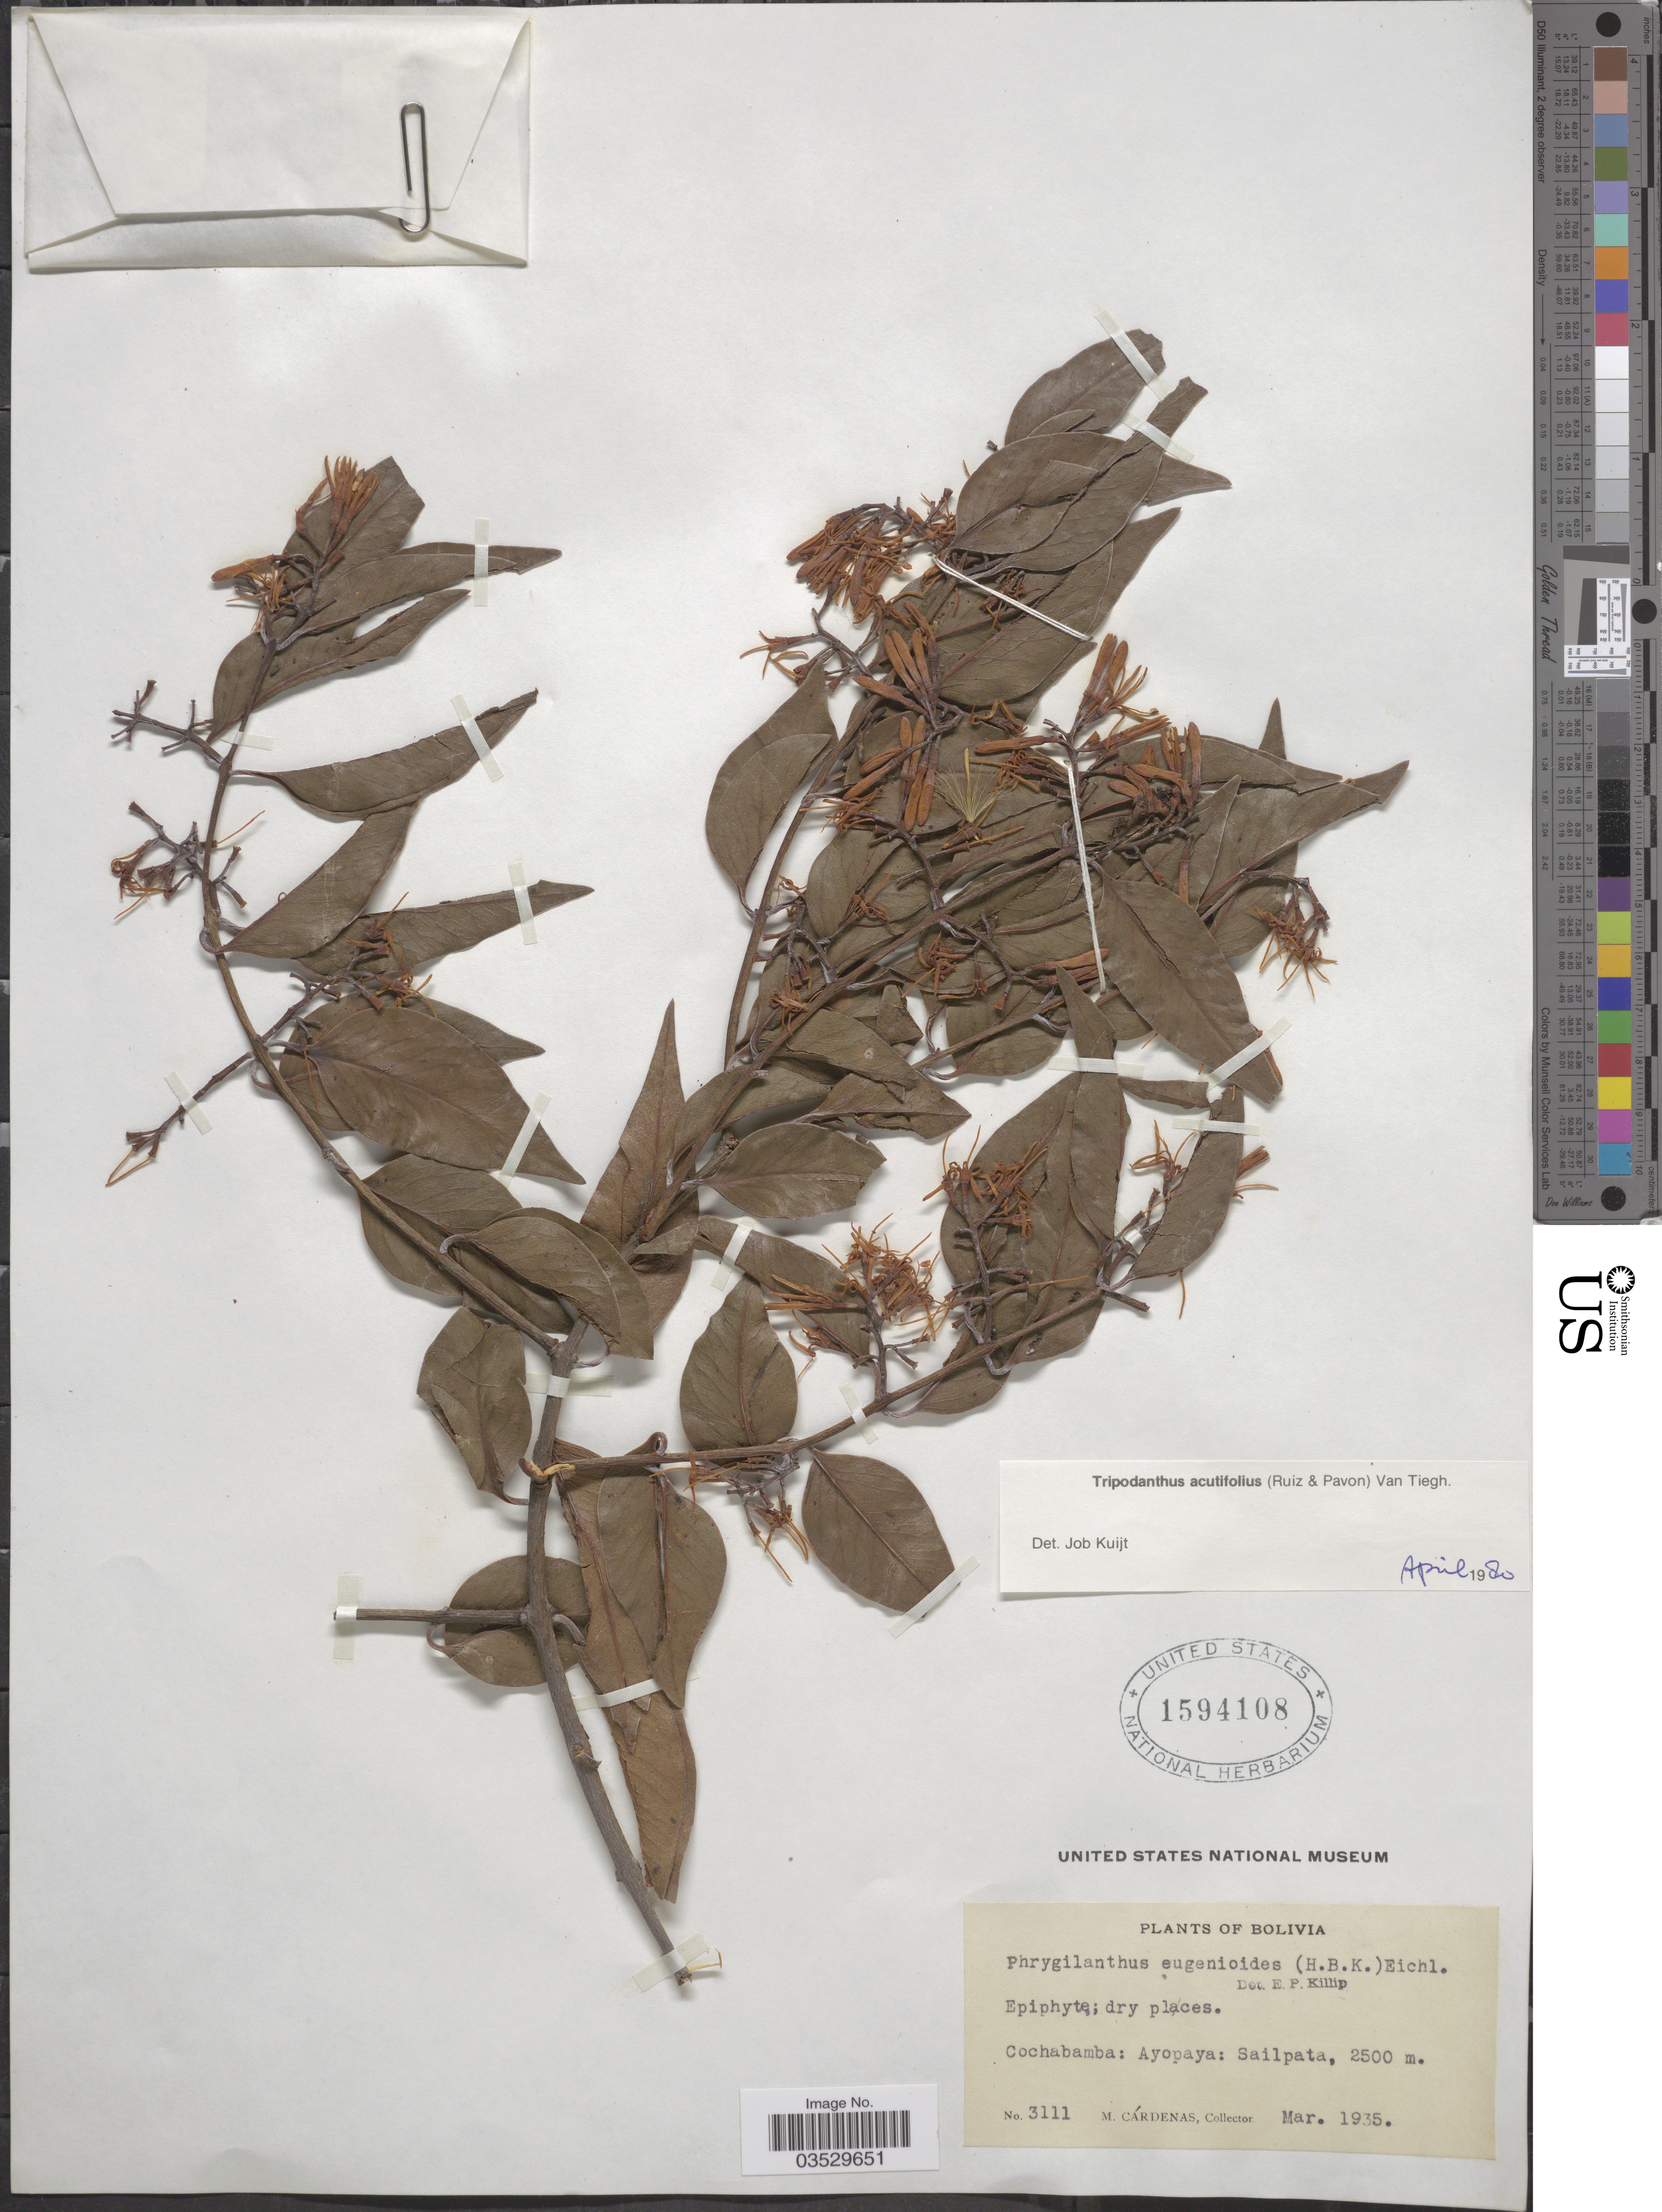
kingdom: Plantae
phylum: Tracheophyta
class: Magnoliopsida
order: Santalales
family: Loranthaceae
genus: Tripodanthus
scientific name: Tripodanthus acutifolius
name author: Tiegh.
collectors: M. Cárdenas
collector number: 3111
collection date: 1935-03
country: Bolivia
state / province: Cochabamba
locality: Ayopaya: Sailpata.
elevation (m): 2500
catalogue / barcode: US 1594108